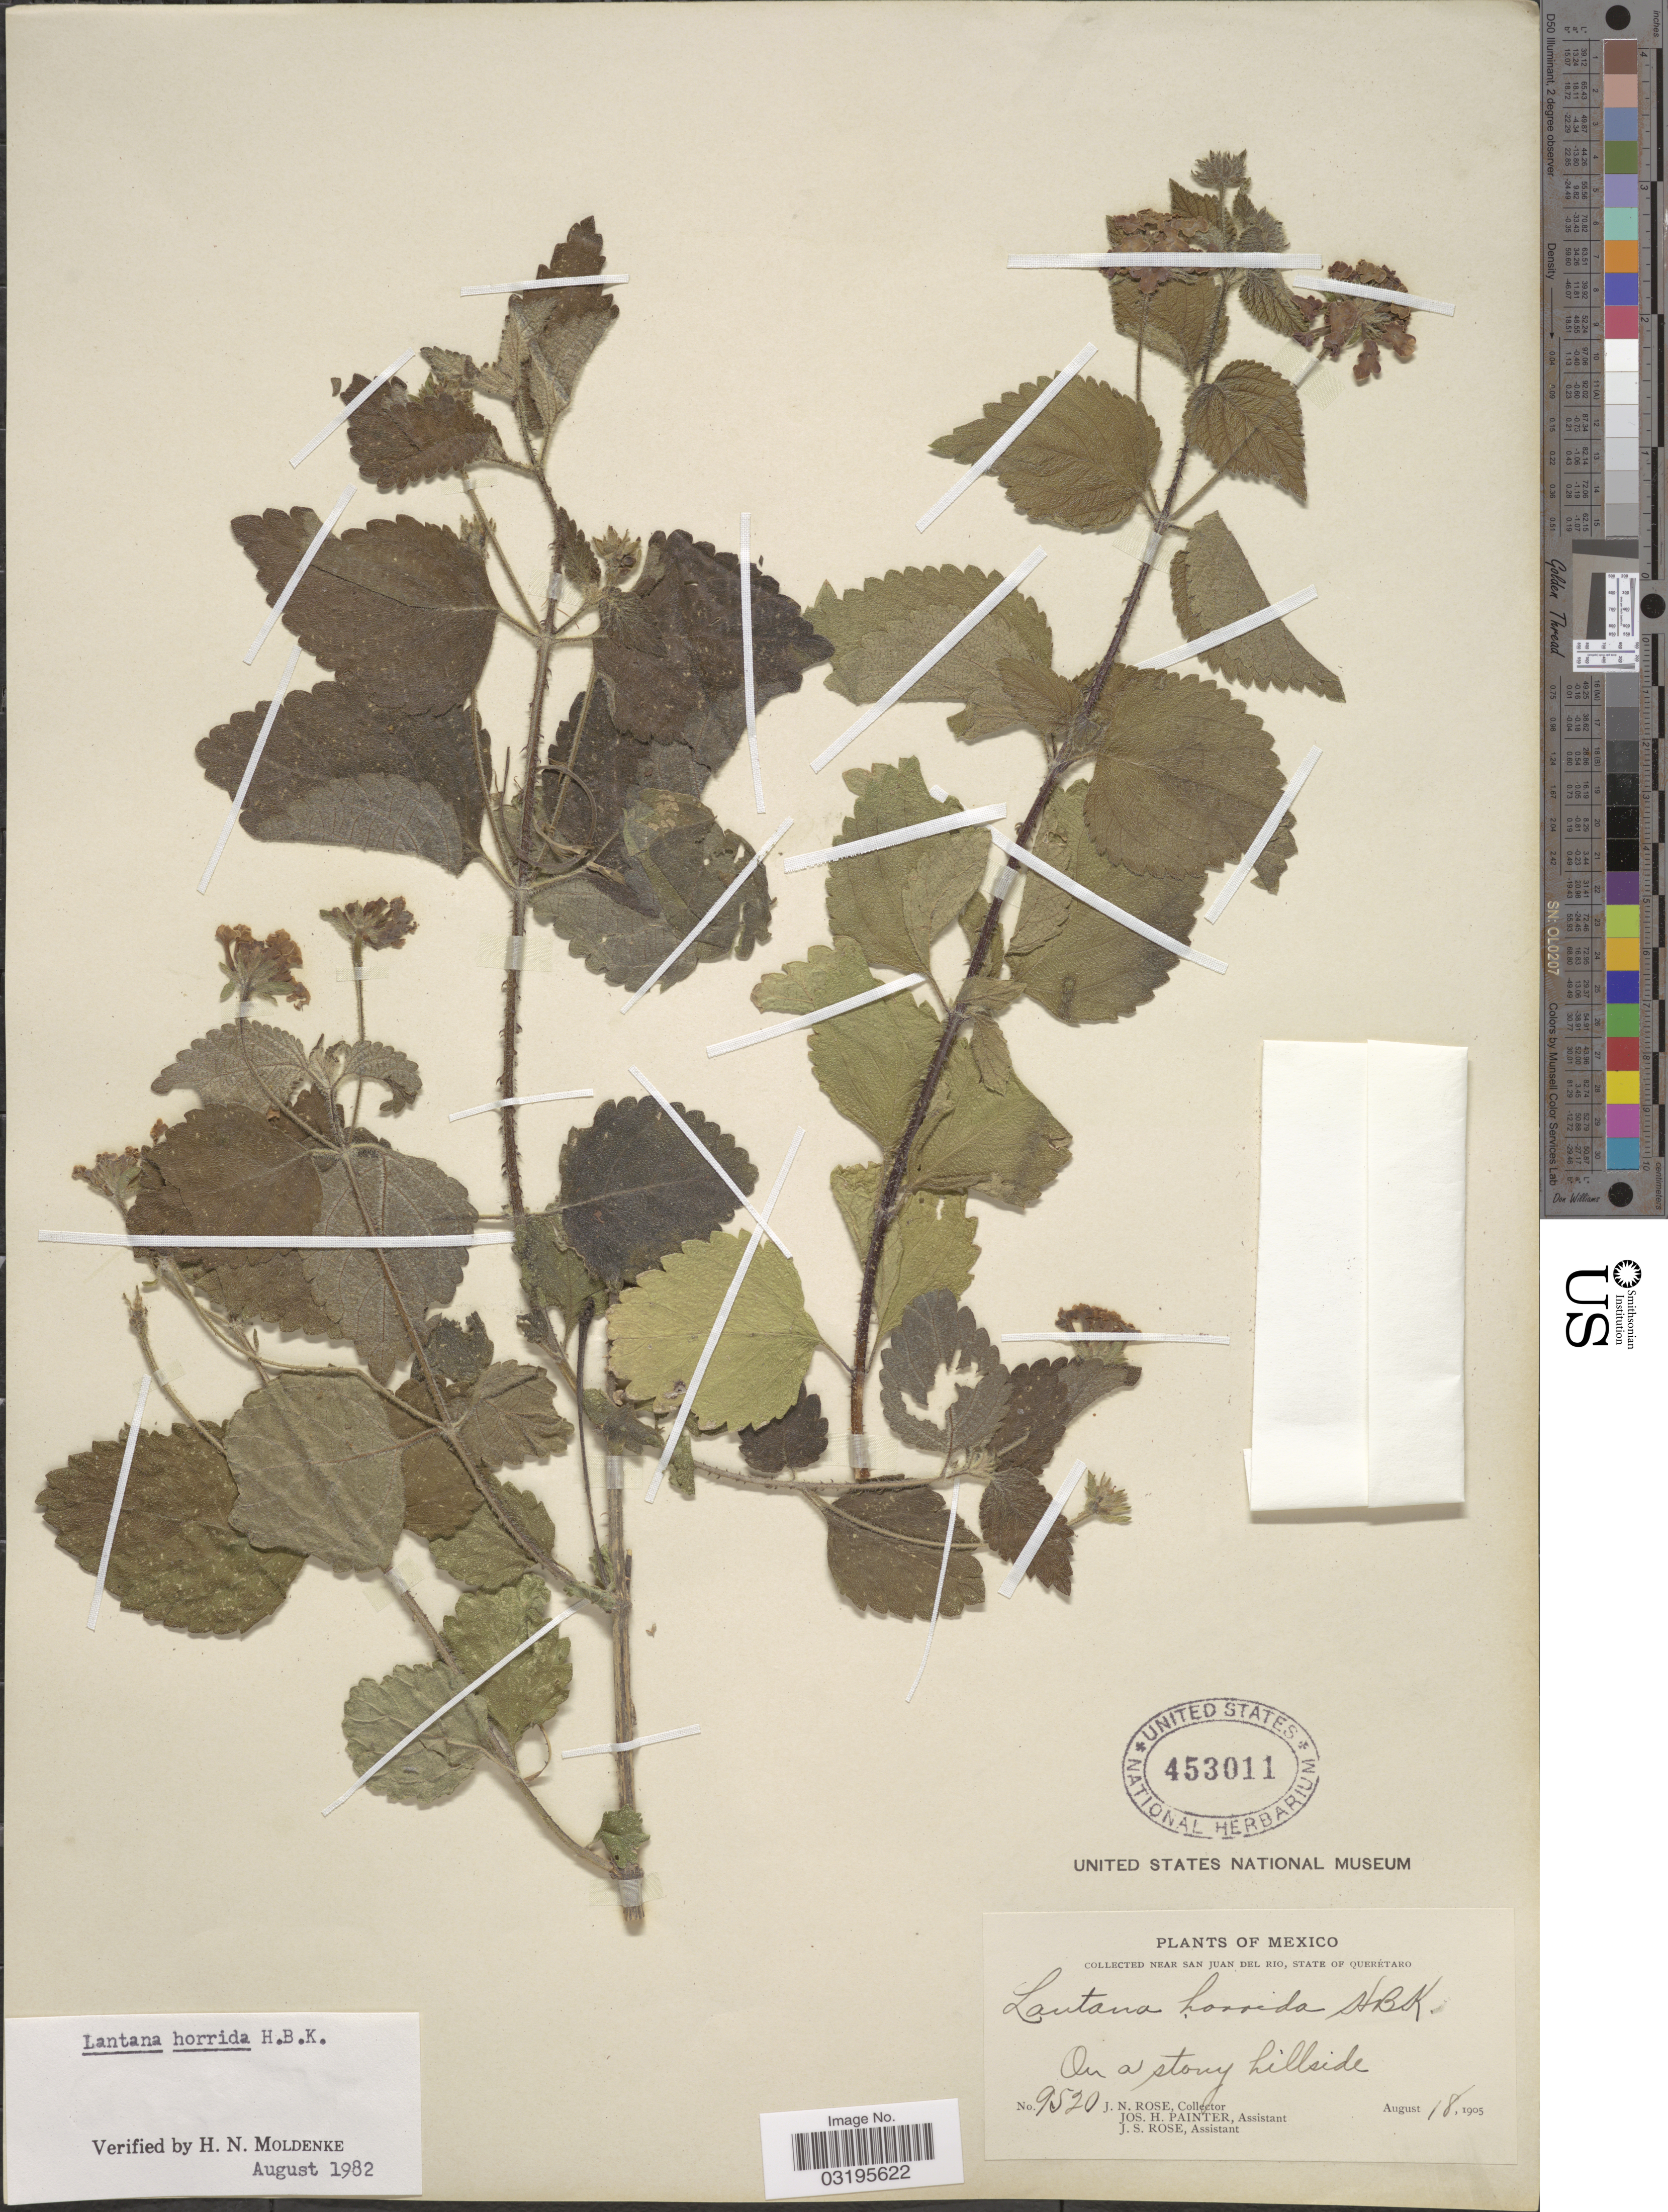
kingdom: Plantae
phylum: Tracheophyta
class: Magnoliopsida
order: Lamiales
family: Verbenaceae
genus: Lantana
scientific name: Lantana horrida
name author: Kunth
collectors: J. N. Rose, J. H. Painter & J. S. Rose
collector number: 9520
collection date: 1905-08-18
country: Mexico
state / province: Querétaro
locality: Near San Juan del Rio, On a stony hillside.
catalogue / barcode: US 453011